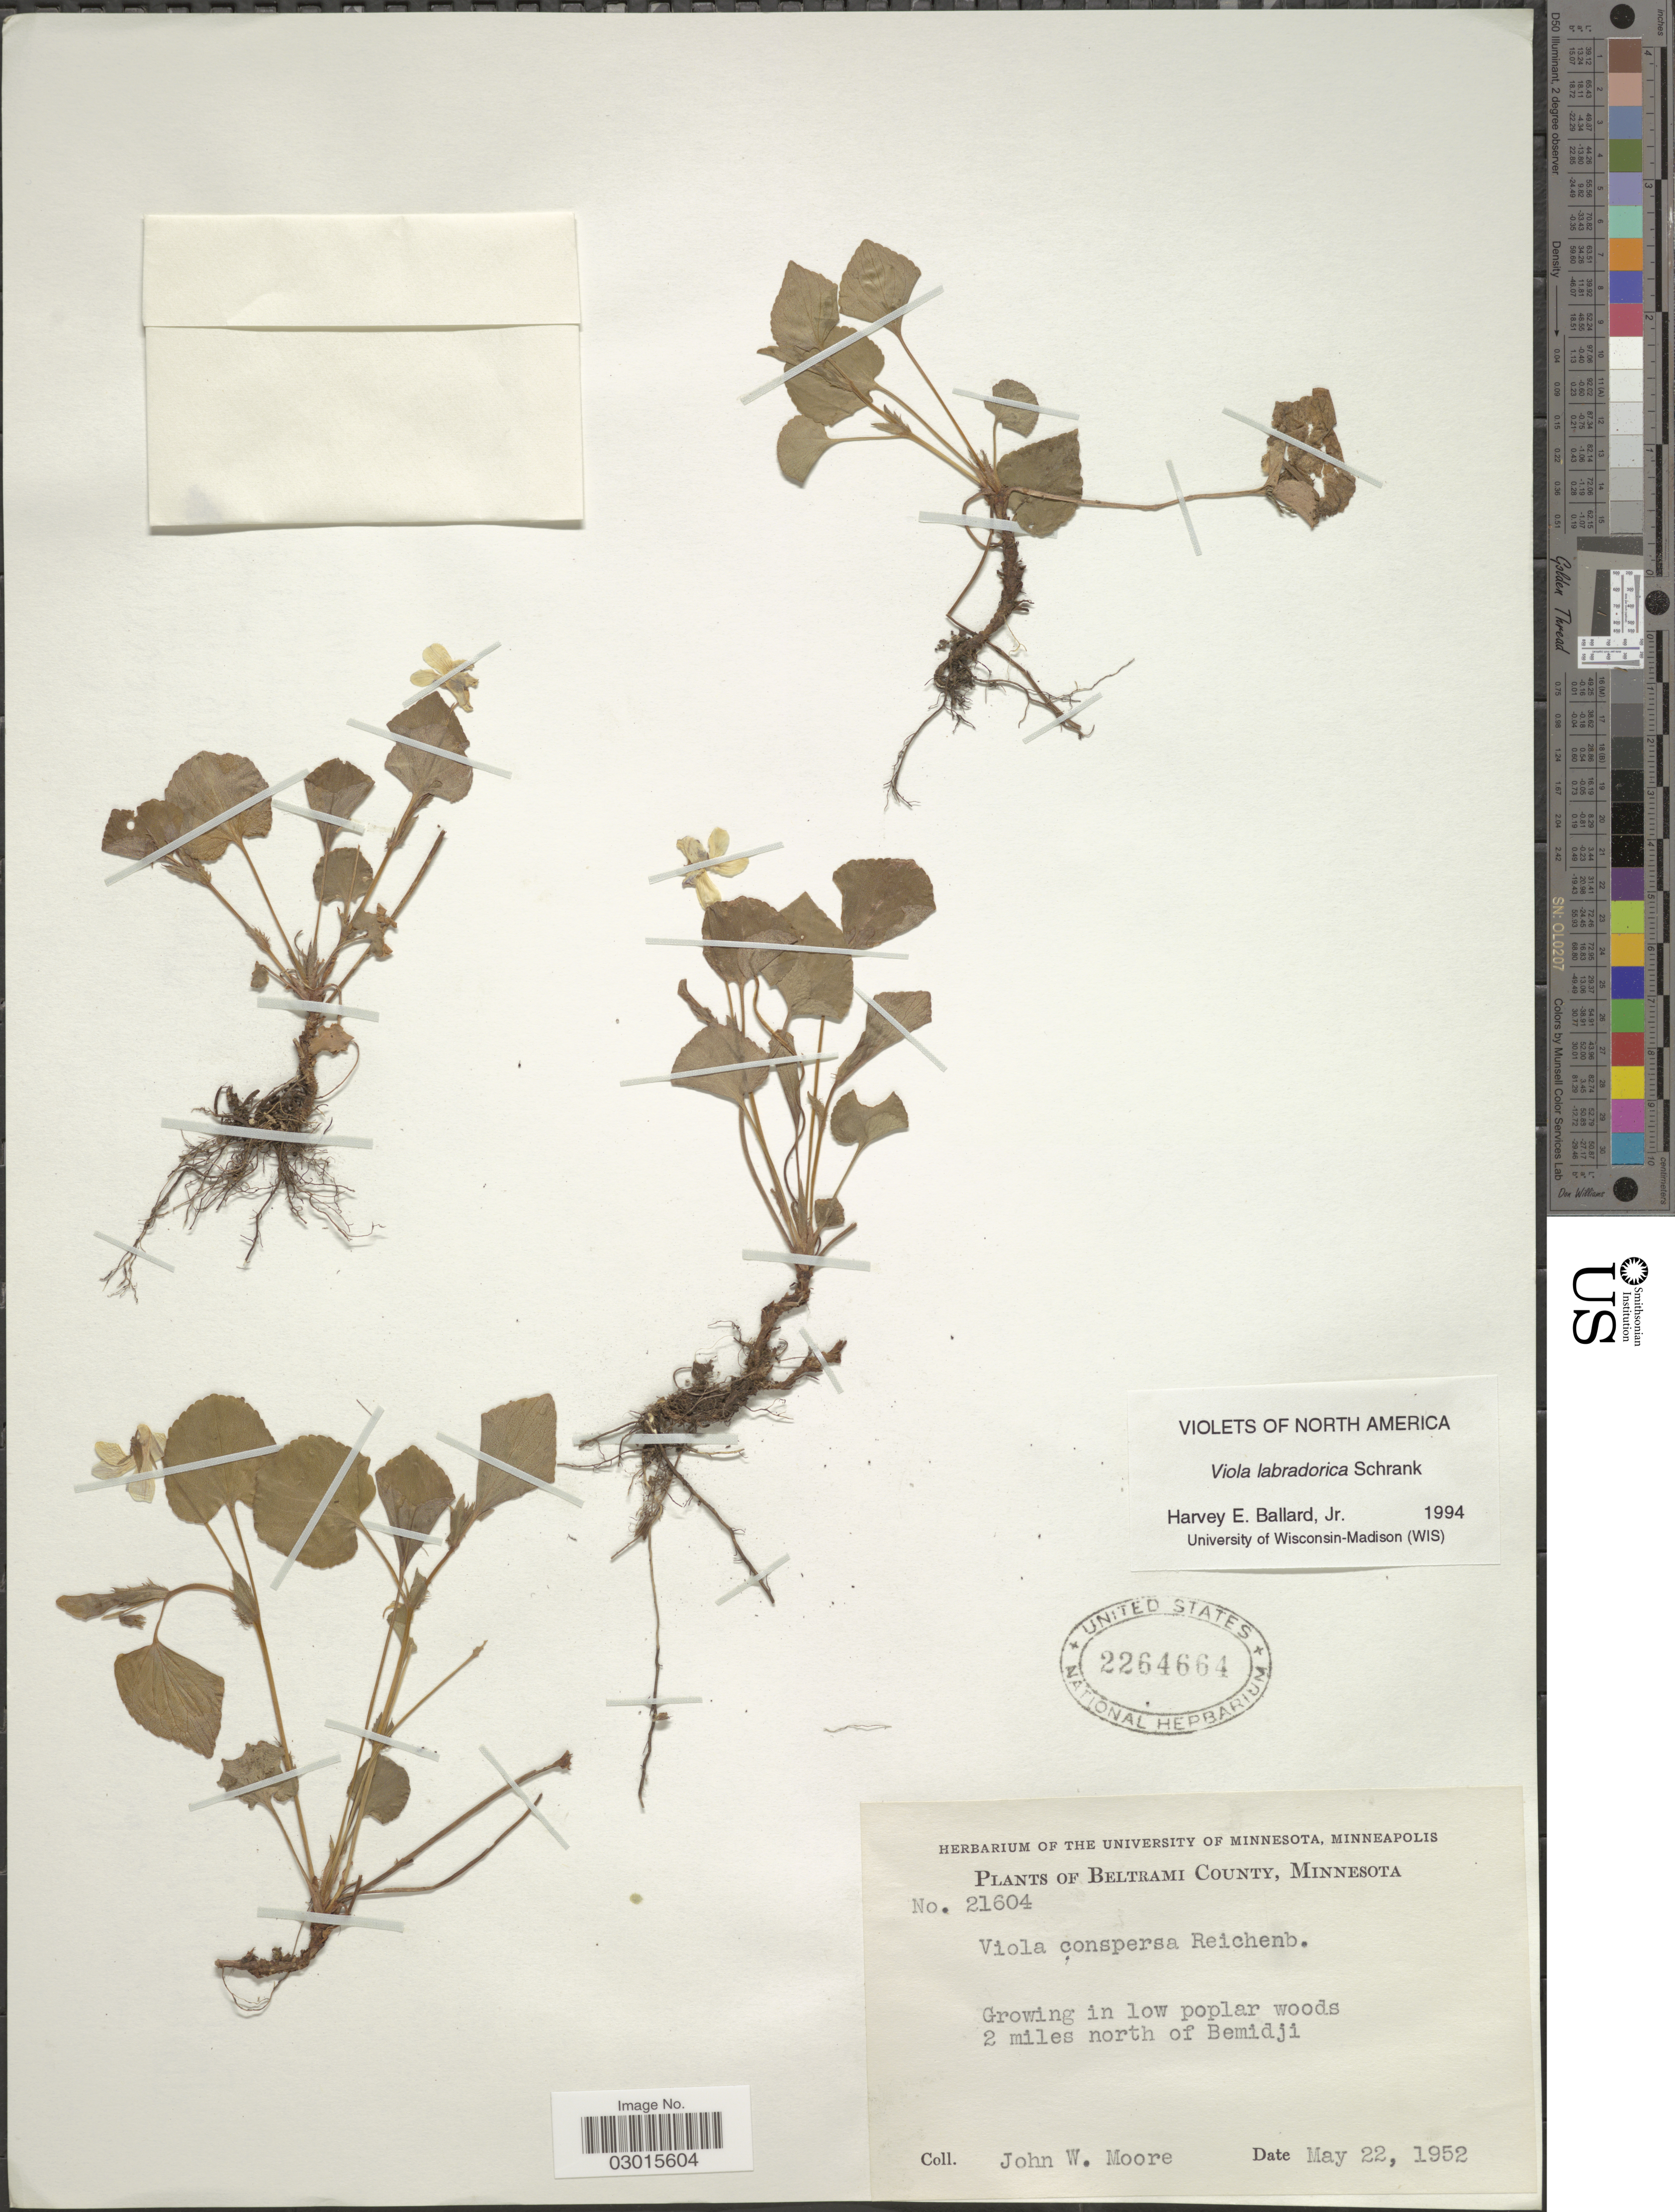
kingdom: Plantae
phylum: Tracheophyta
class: Magnoliopsida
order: Malpighiales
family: Violaceae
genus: Viola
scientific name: Viola labradorica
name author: Schrank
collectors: J. Moore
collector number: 21604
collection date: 1952-05-22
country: United States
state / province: Minnesota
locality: Beltrami County. 2 miles north of Bemidji.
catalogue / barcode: US 2264664